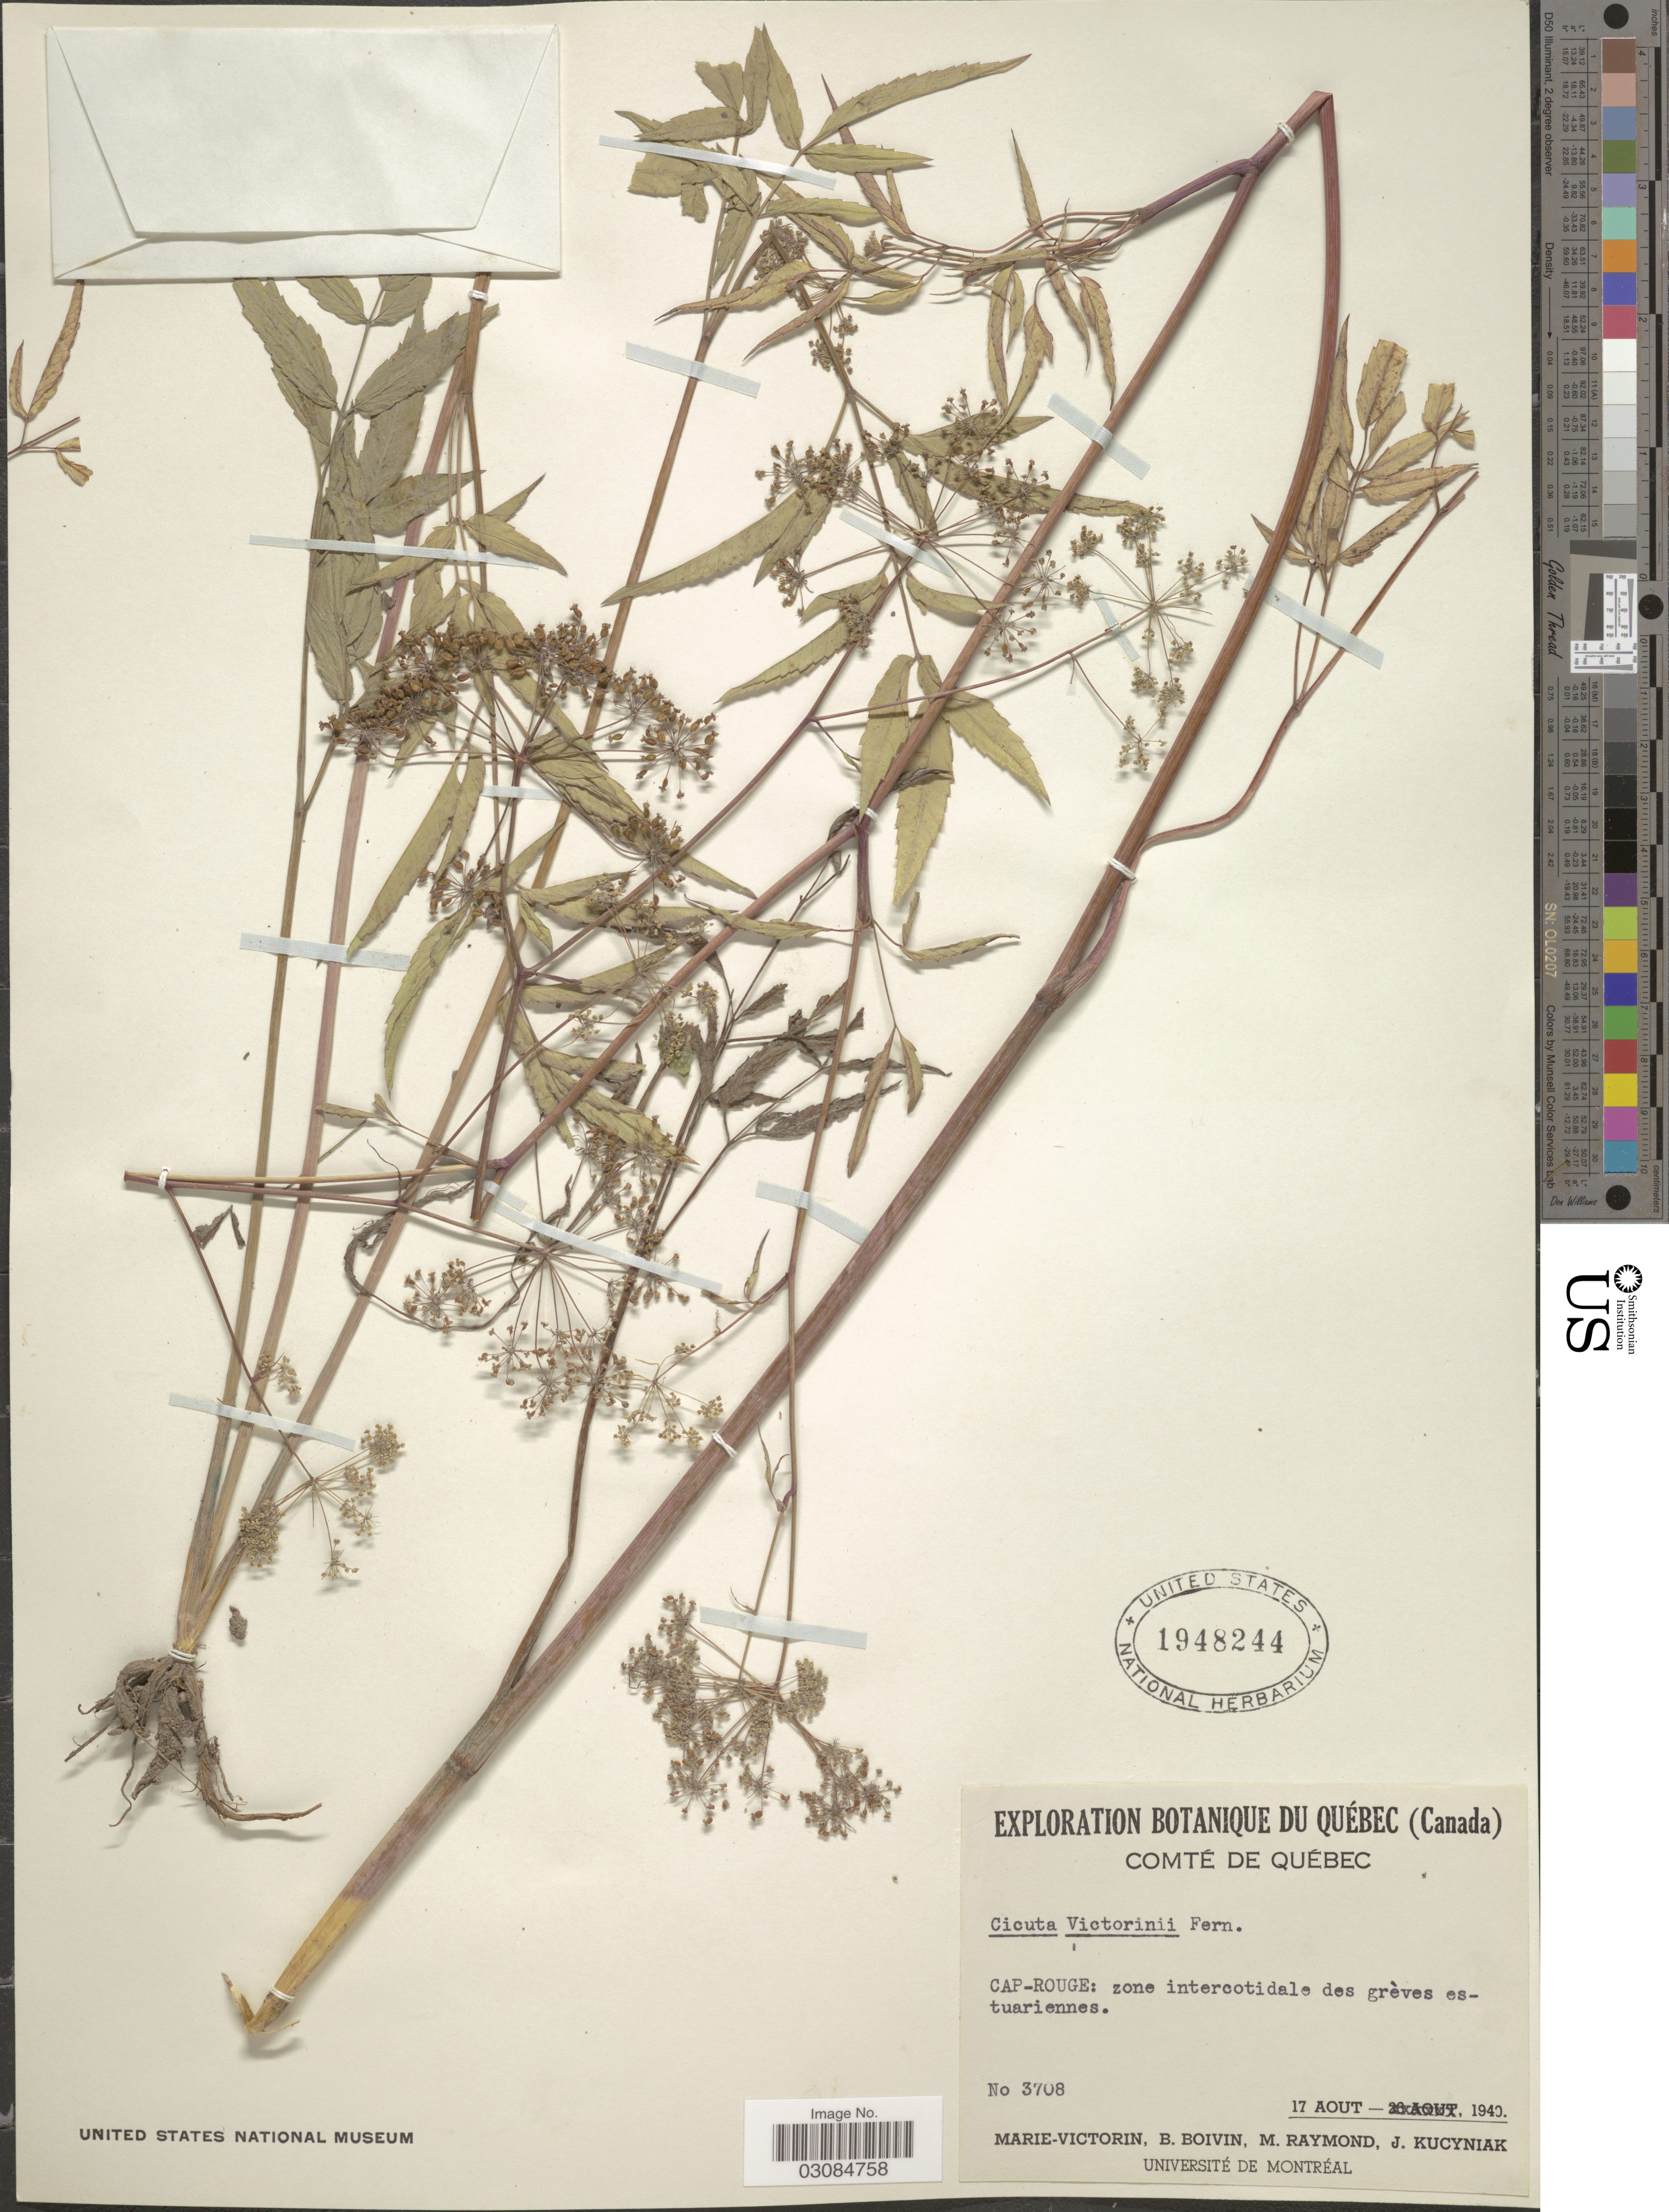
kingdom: Plantae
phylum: Tracheophyta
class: Magnoliopsida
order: Apiales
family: Apiaceae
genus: Cicuta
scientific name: Cicuta victorinii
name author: Fernald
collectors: -. Marie-Victorin, J. R. B. Boivin, M. Raymond & J. Kucyniak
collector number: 3708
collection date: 1940-08-17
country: Canada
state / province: Quebec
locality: Cap-Rouge: zone intercotidale des grèves estuariennes.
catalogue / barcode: US 1948244